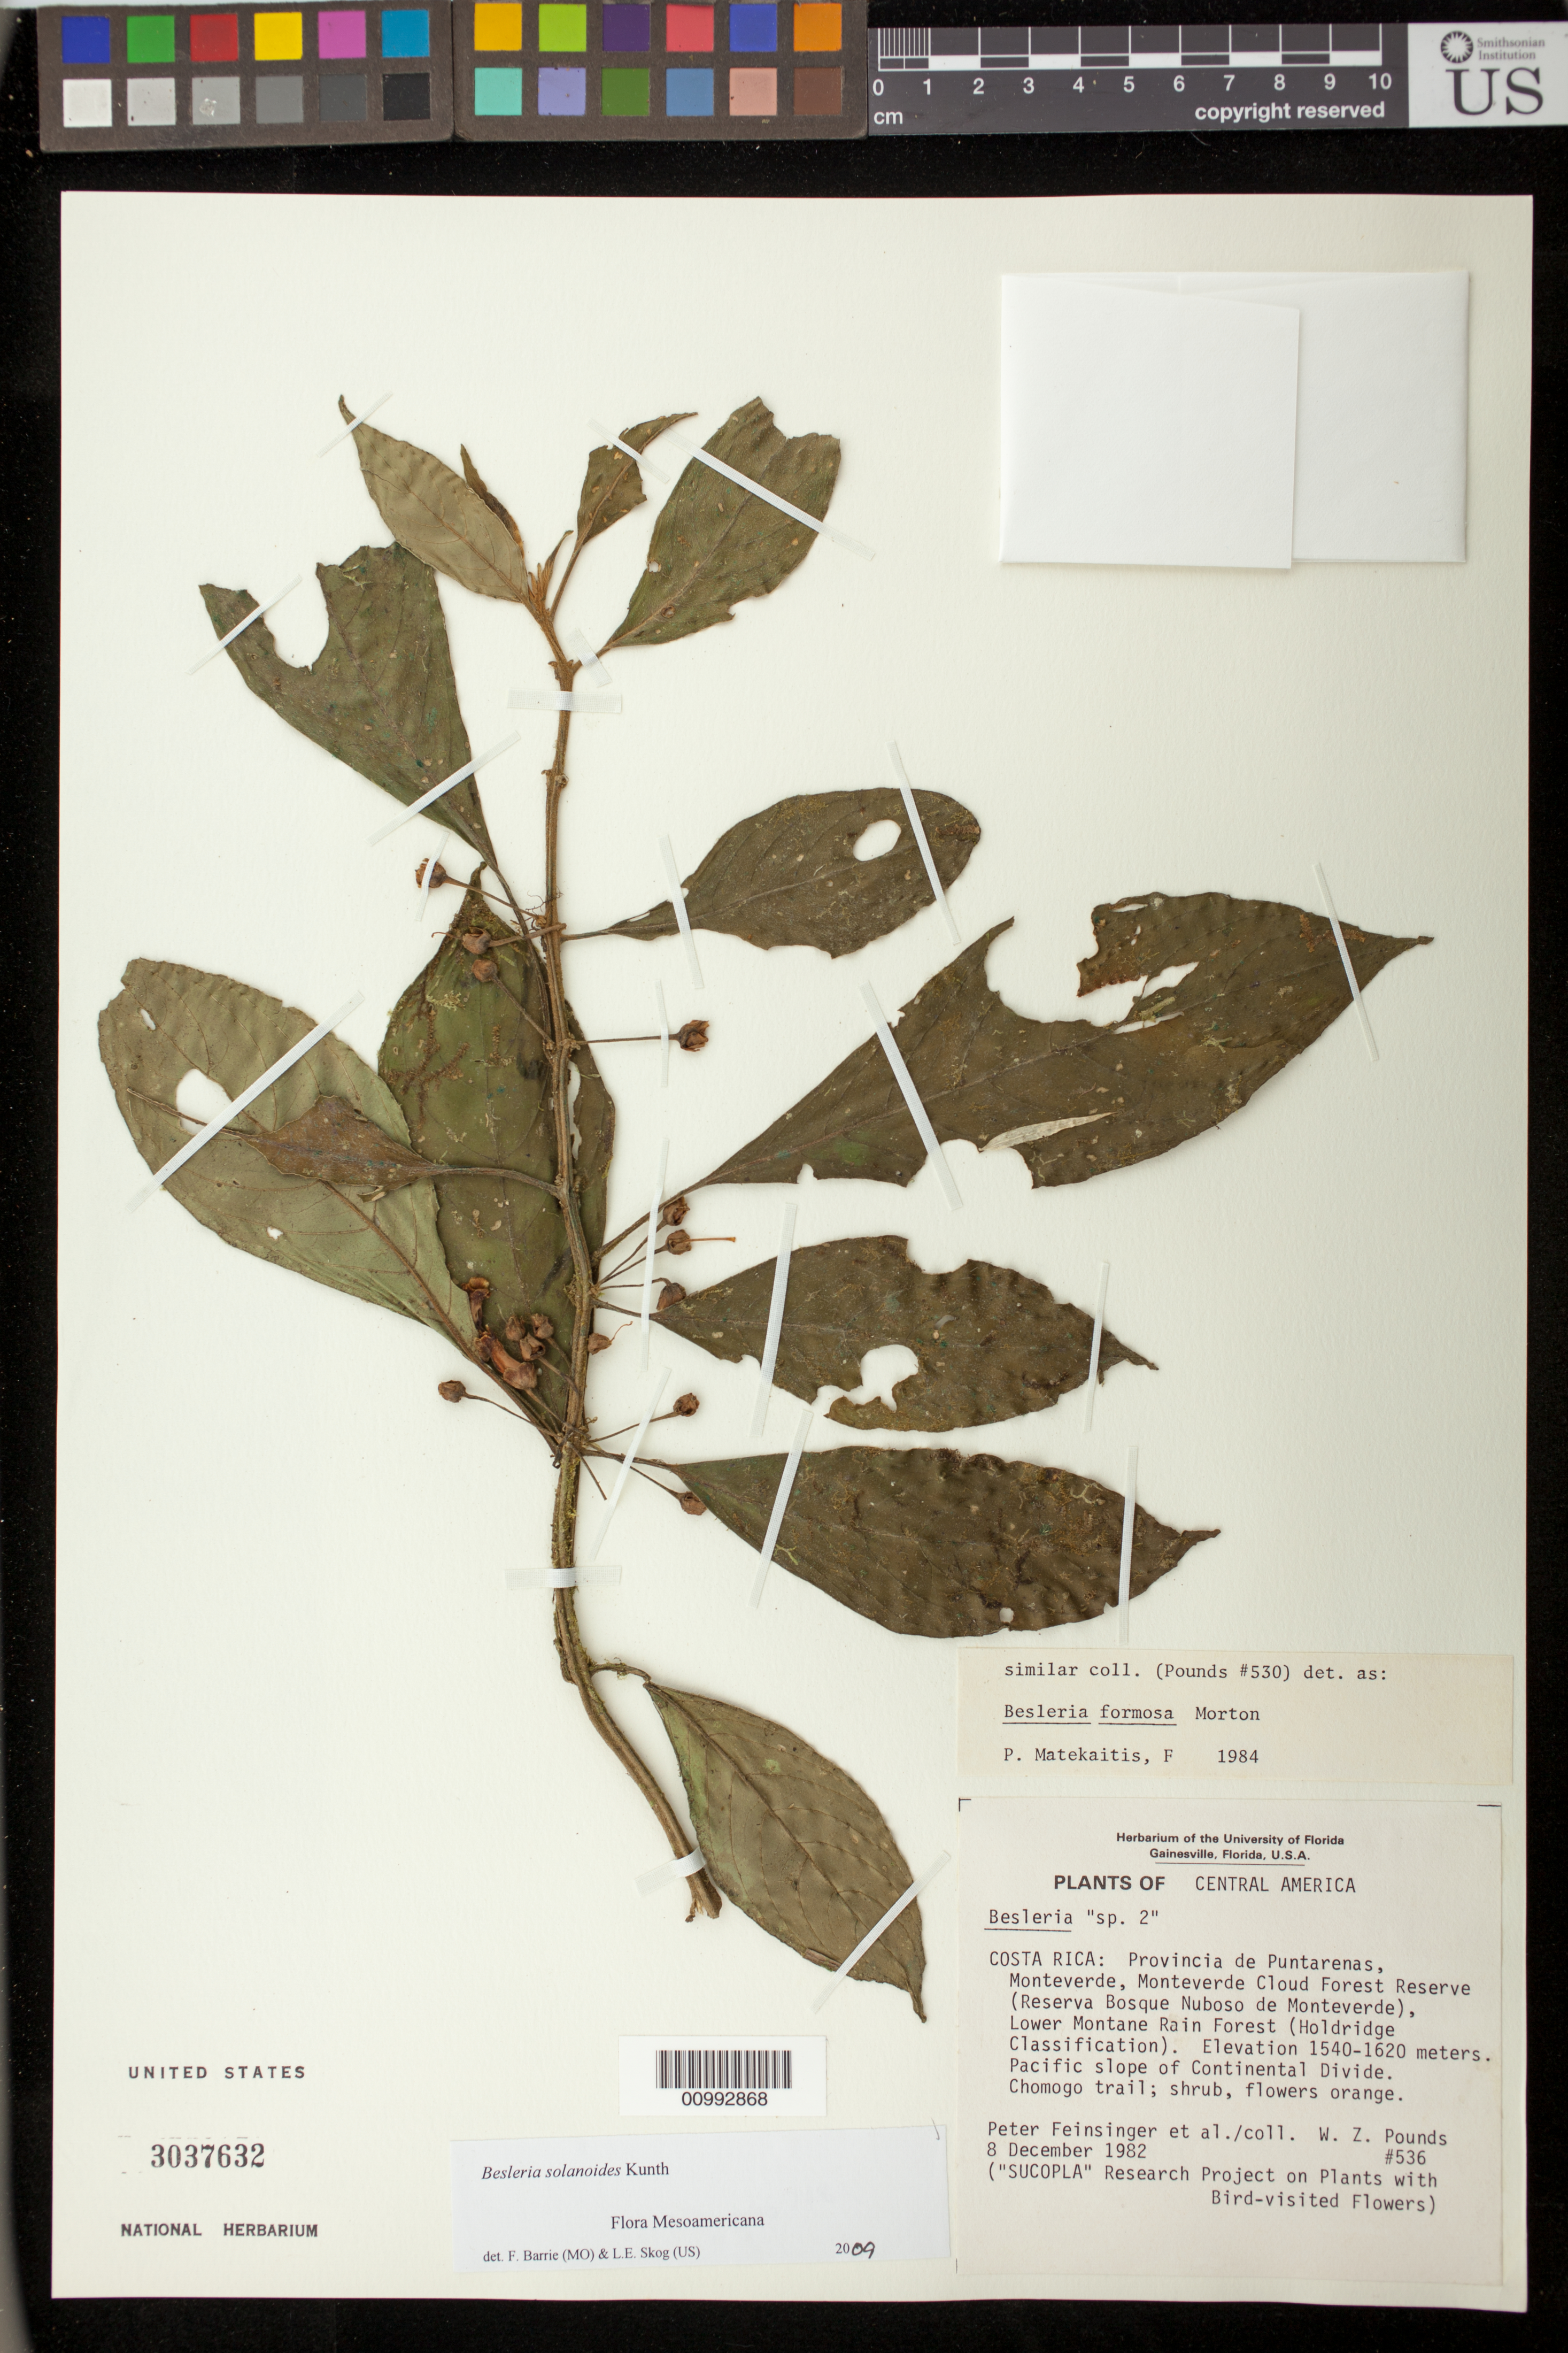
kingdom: Plantae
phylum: Tracheophyta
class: Magnoliopsida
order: Lamiales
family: Gesneriaceae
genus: Besleria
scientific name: Besleria solanoides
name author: Kunth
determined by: Barrie, F. R.; Skog, Laurence E.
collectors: P. Feinsinger & W. Pounds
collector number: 536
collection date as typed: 08 Dec 1982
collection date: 1982-12-08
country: Costa Rica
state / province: Puntarenas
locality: Province de Puntarenas, Monteverde, Monteverde Cloud Forest Reserve (Reserva Bosque Nuboso de Monteverde), Pacific slope of Continental Divide; Chomogo trail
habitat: Lower montane rainforest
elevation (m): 1540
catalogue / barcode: US 3037632